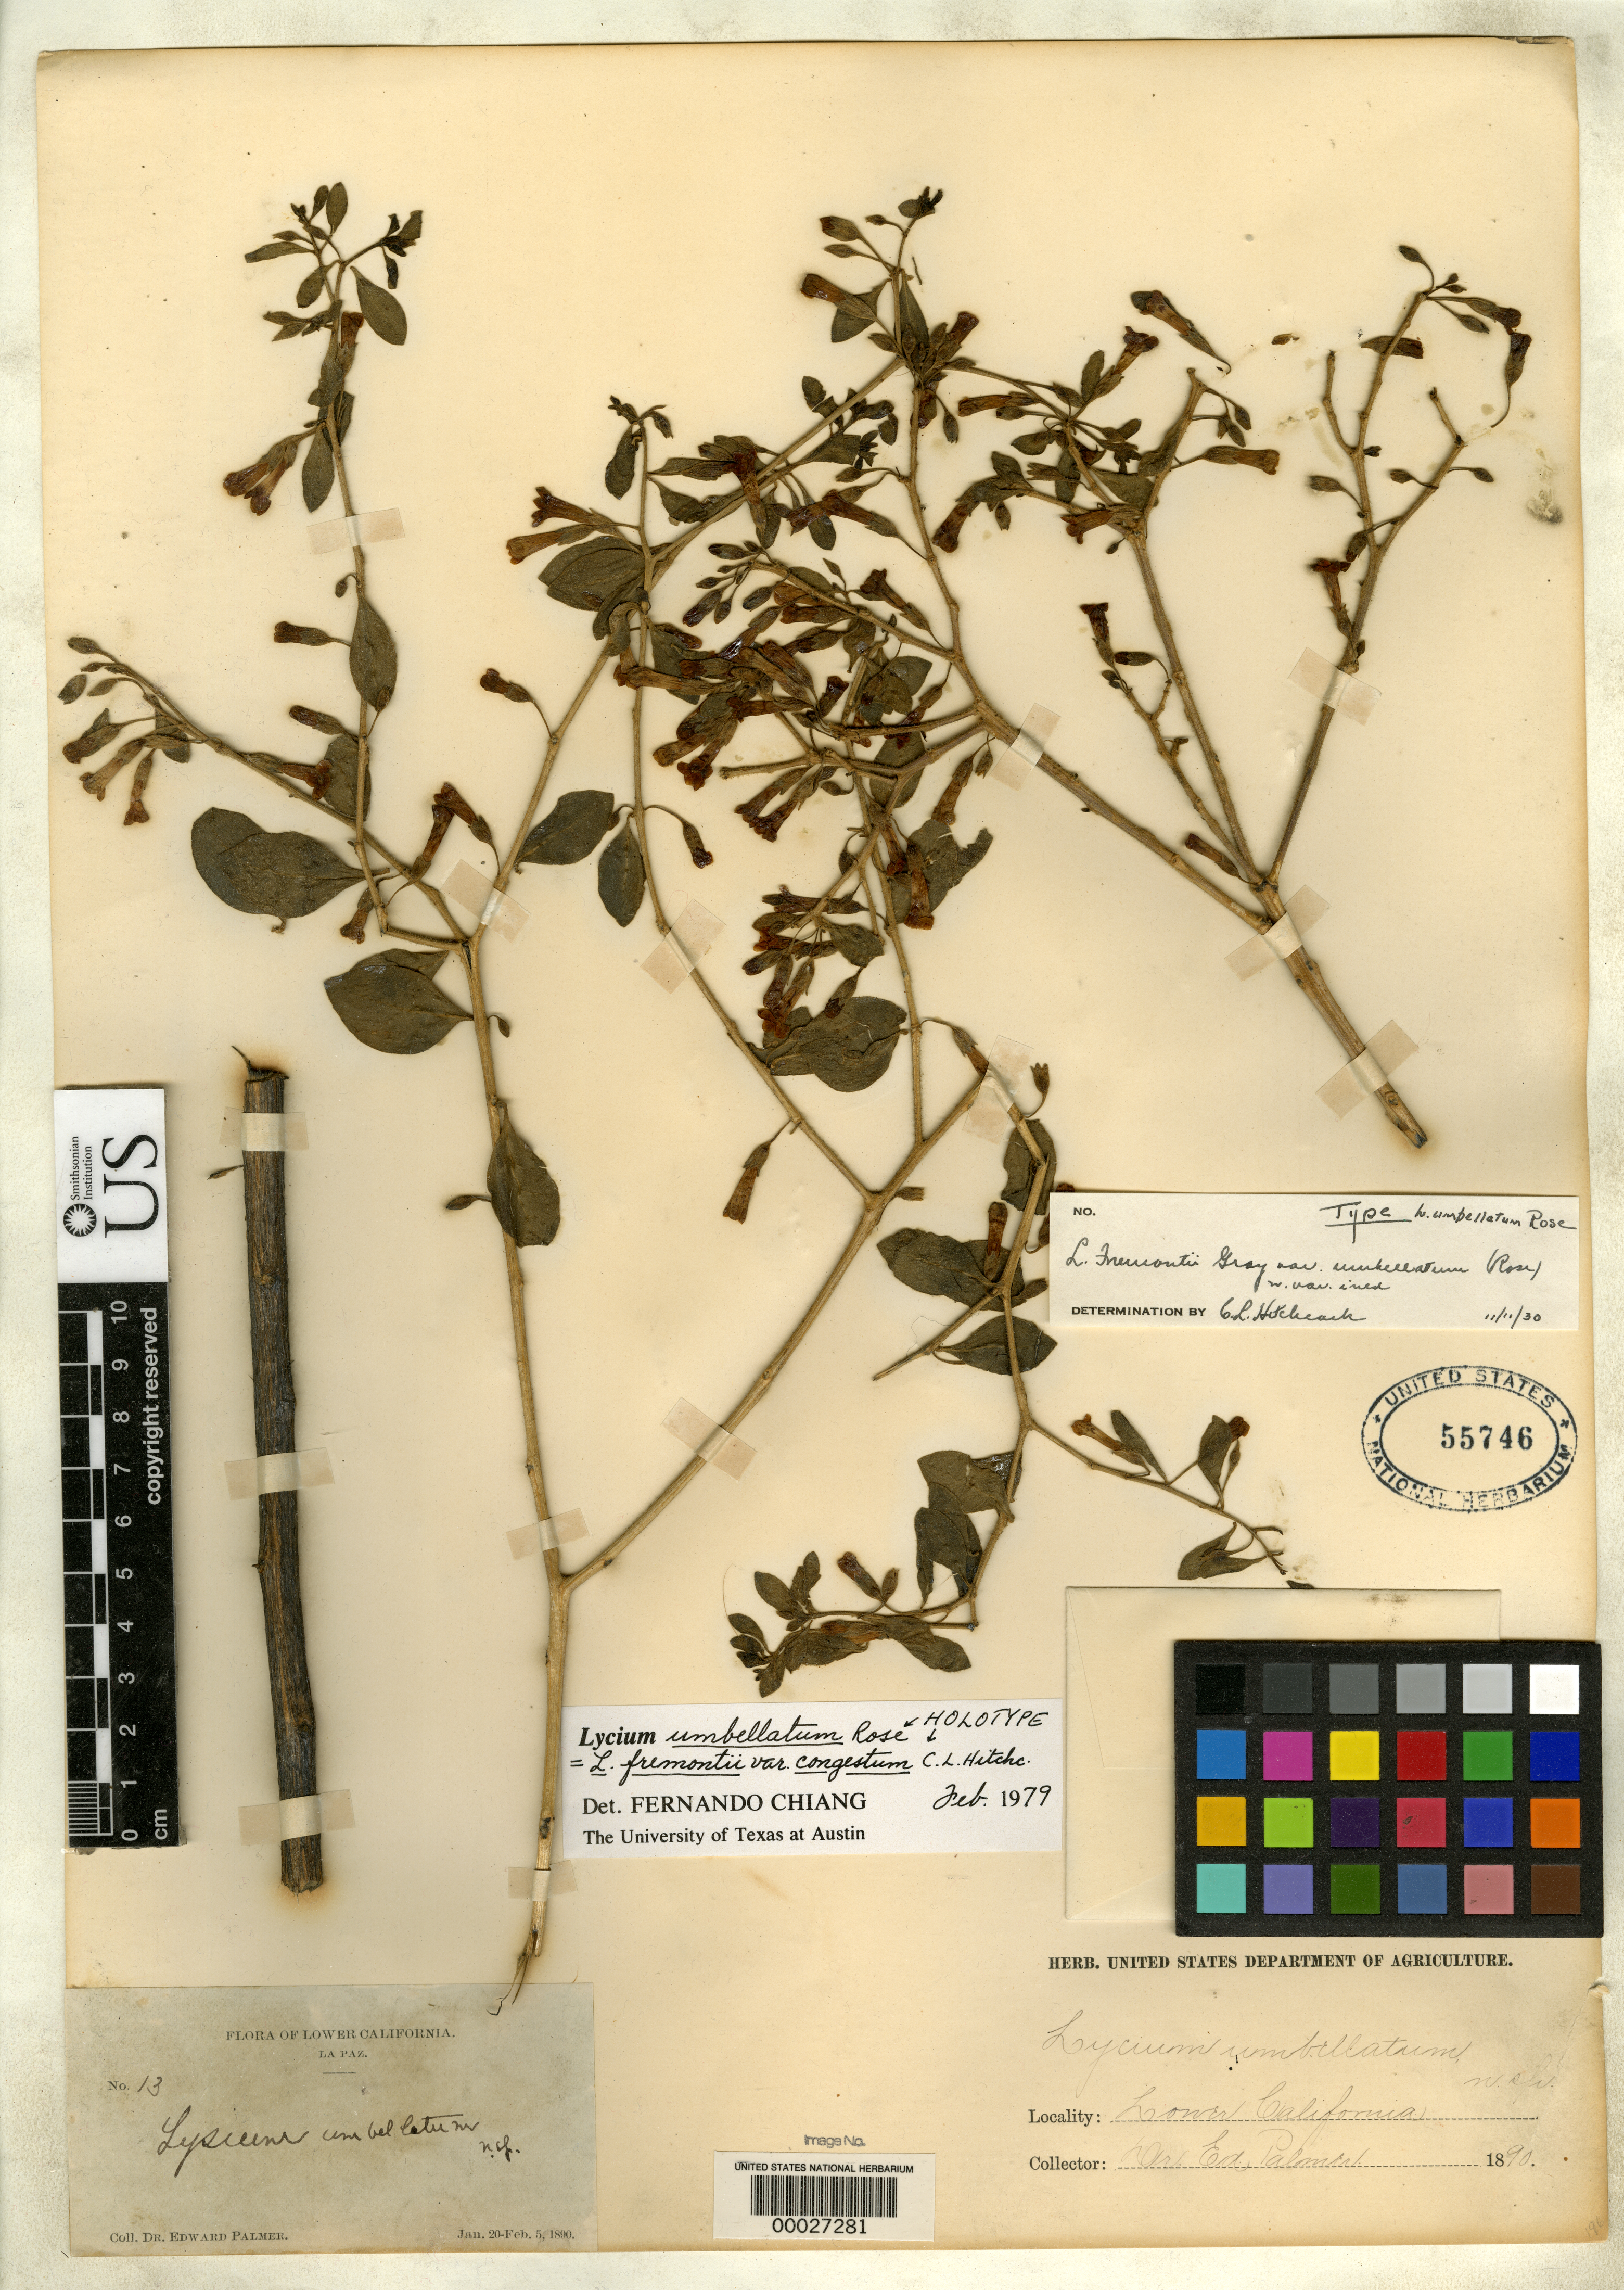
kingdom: Plantae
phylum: Tracheophyta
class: Magnoliopsida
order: Solanales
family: Solanaceae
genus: Lycium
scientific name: Lycium umbellatum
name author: Rose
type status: Isotype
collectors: E. Palmer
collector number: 13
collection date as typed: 20 Jan 1890 to 05 Feb 1890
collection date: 1890-01-20/1890-02-05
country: Mexico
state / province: Baja California Sur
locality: La Paz.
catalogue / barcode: US 55746